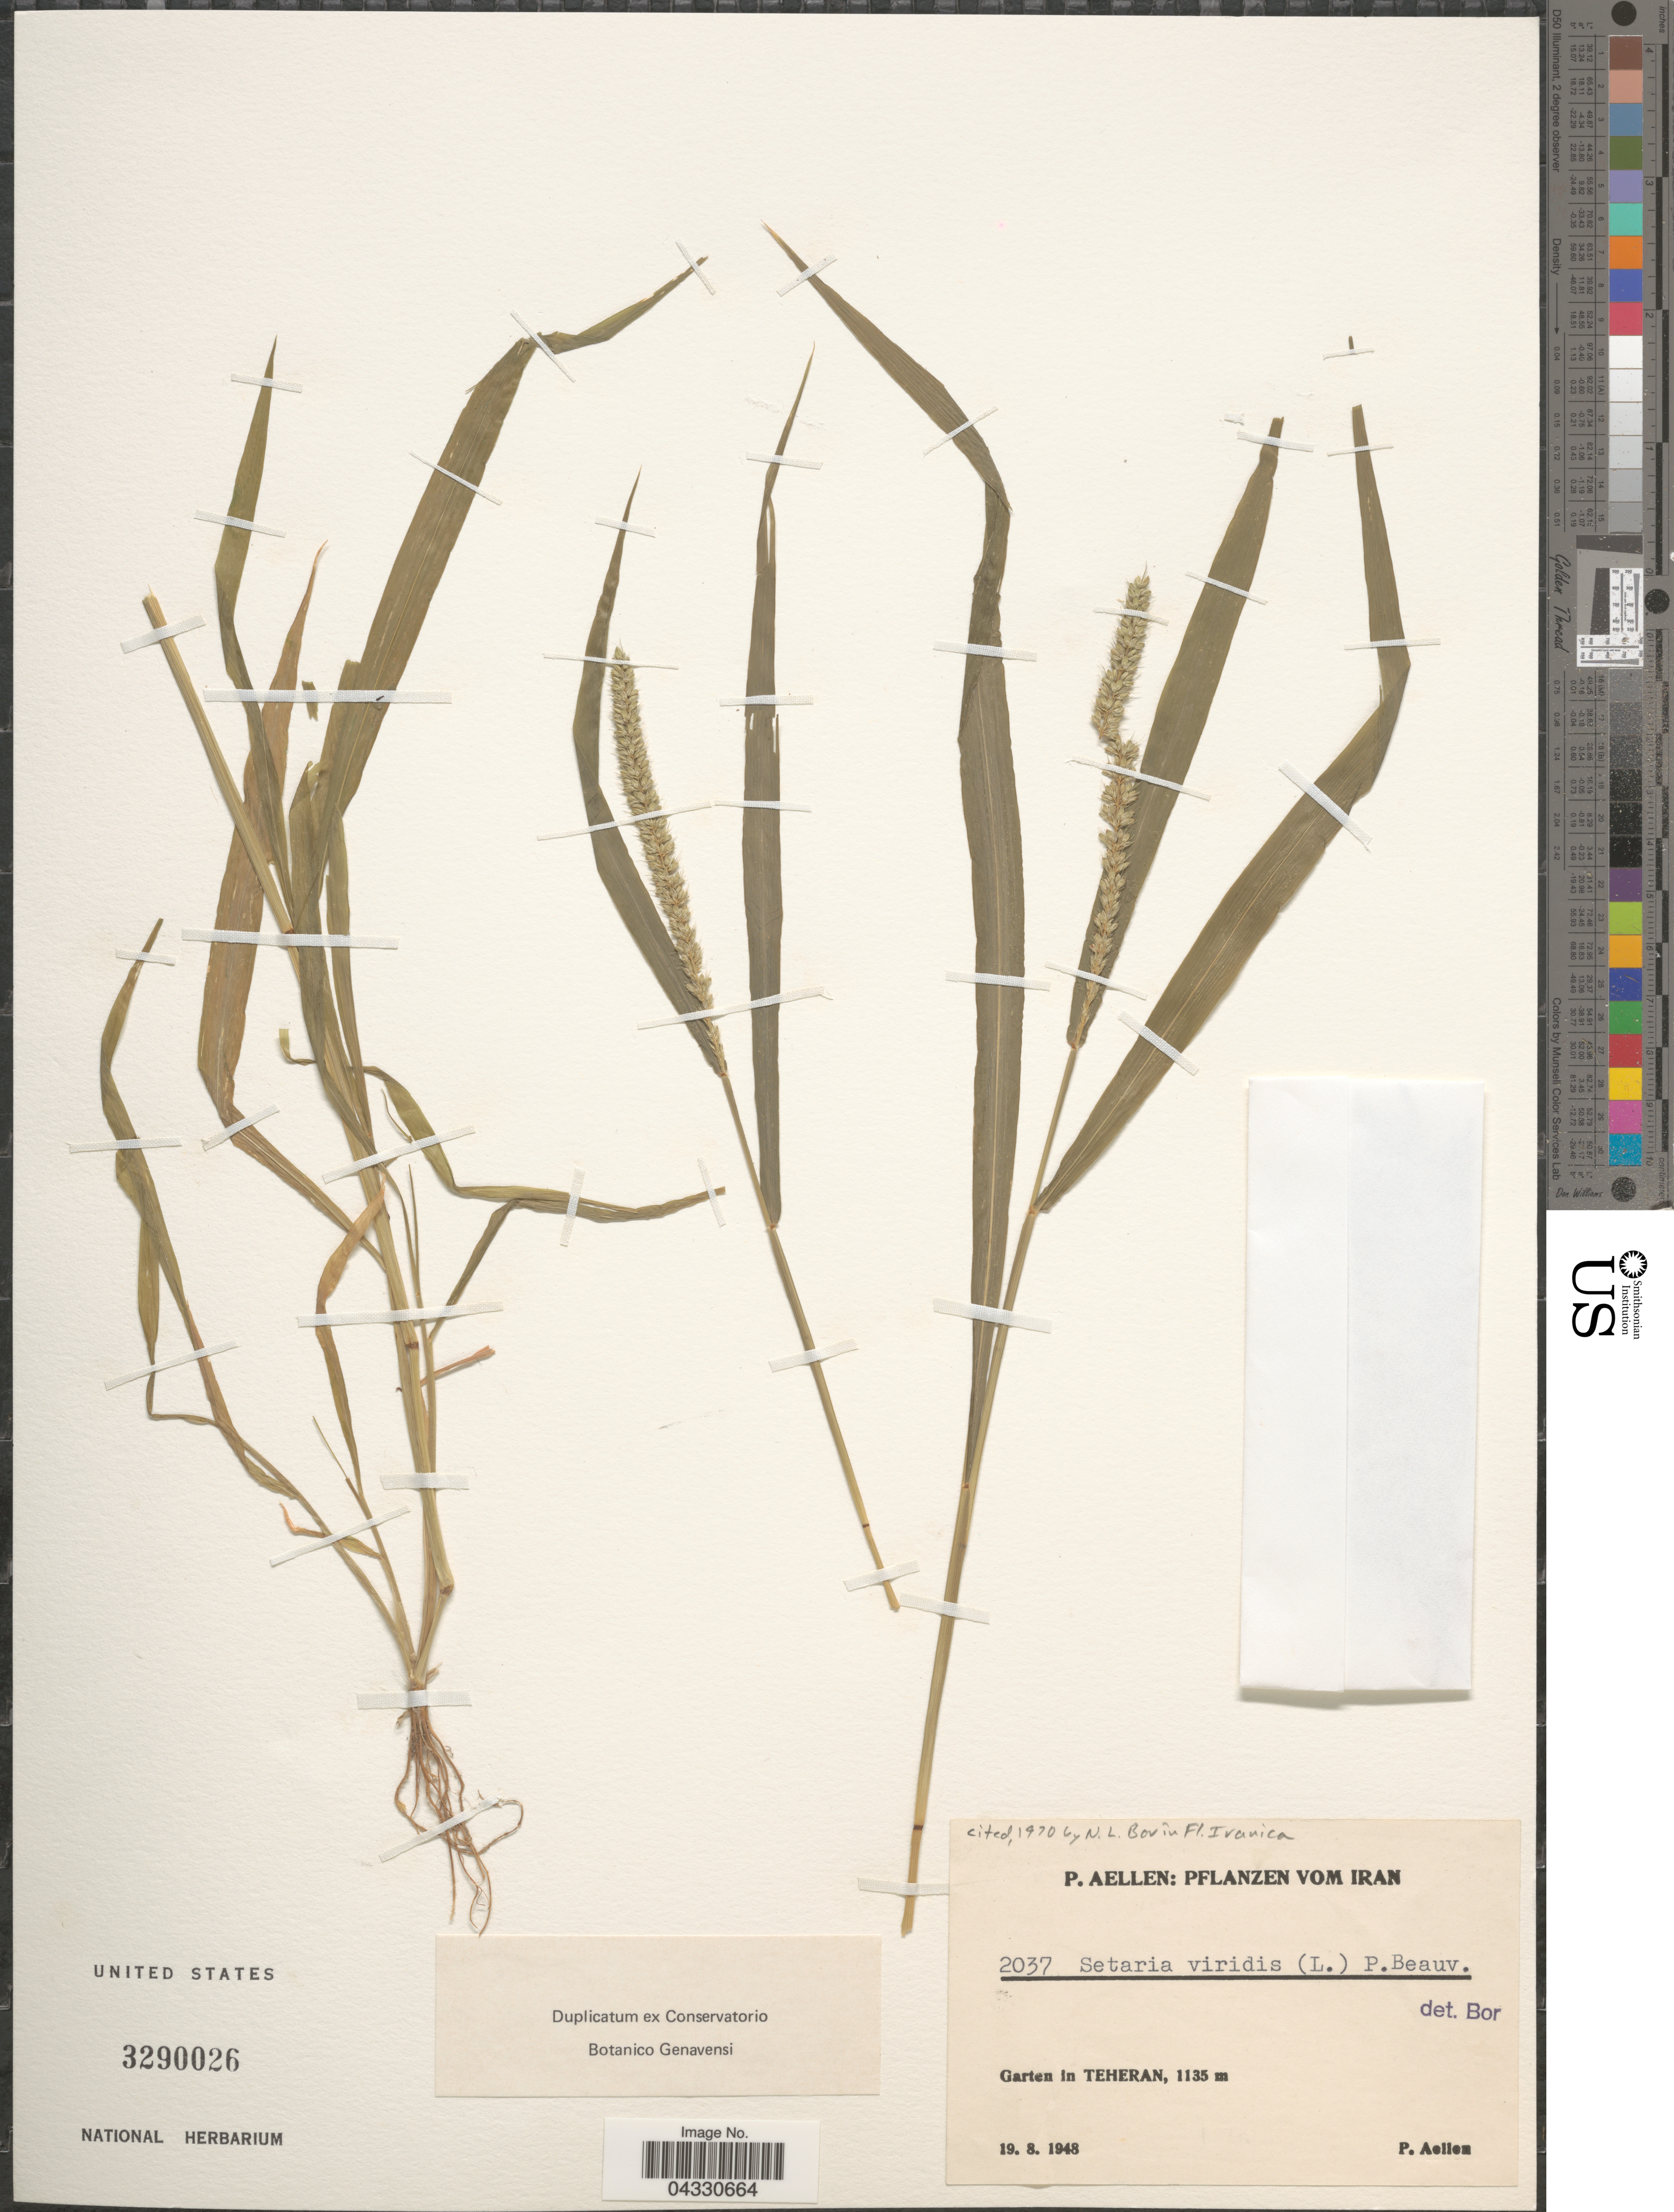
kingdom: Plantae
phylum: Tracheophyta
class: Liliopsida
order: Poales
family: Poaceae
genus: Setaria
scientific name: Setaria viridis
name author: (L.) P. Beauv.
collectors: P. Aellen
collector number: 2037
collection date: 1948-08-19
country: Iran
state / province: Tehran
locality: Garten in Teheran.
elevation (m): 1135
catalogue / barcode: US 3290026